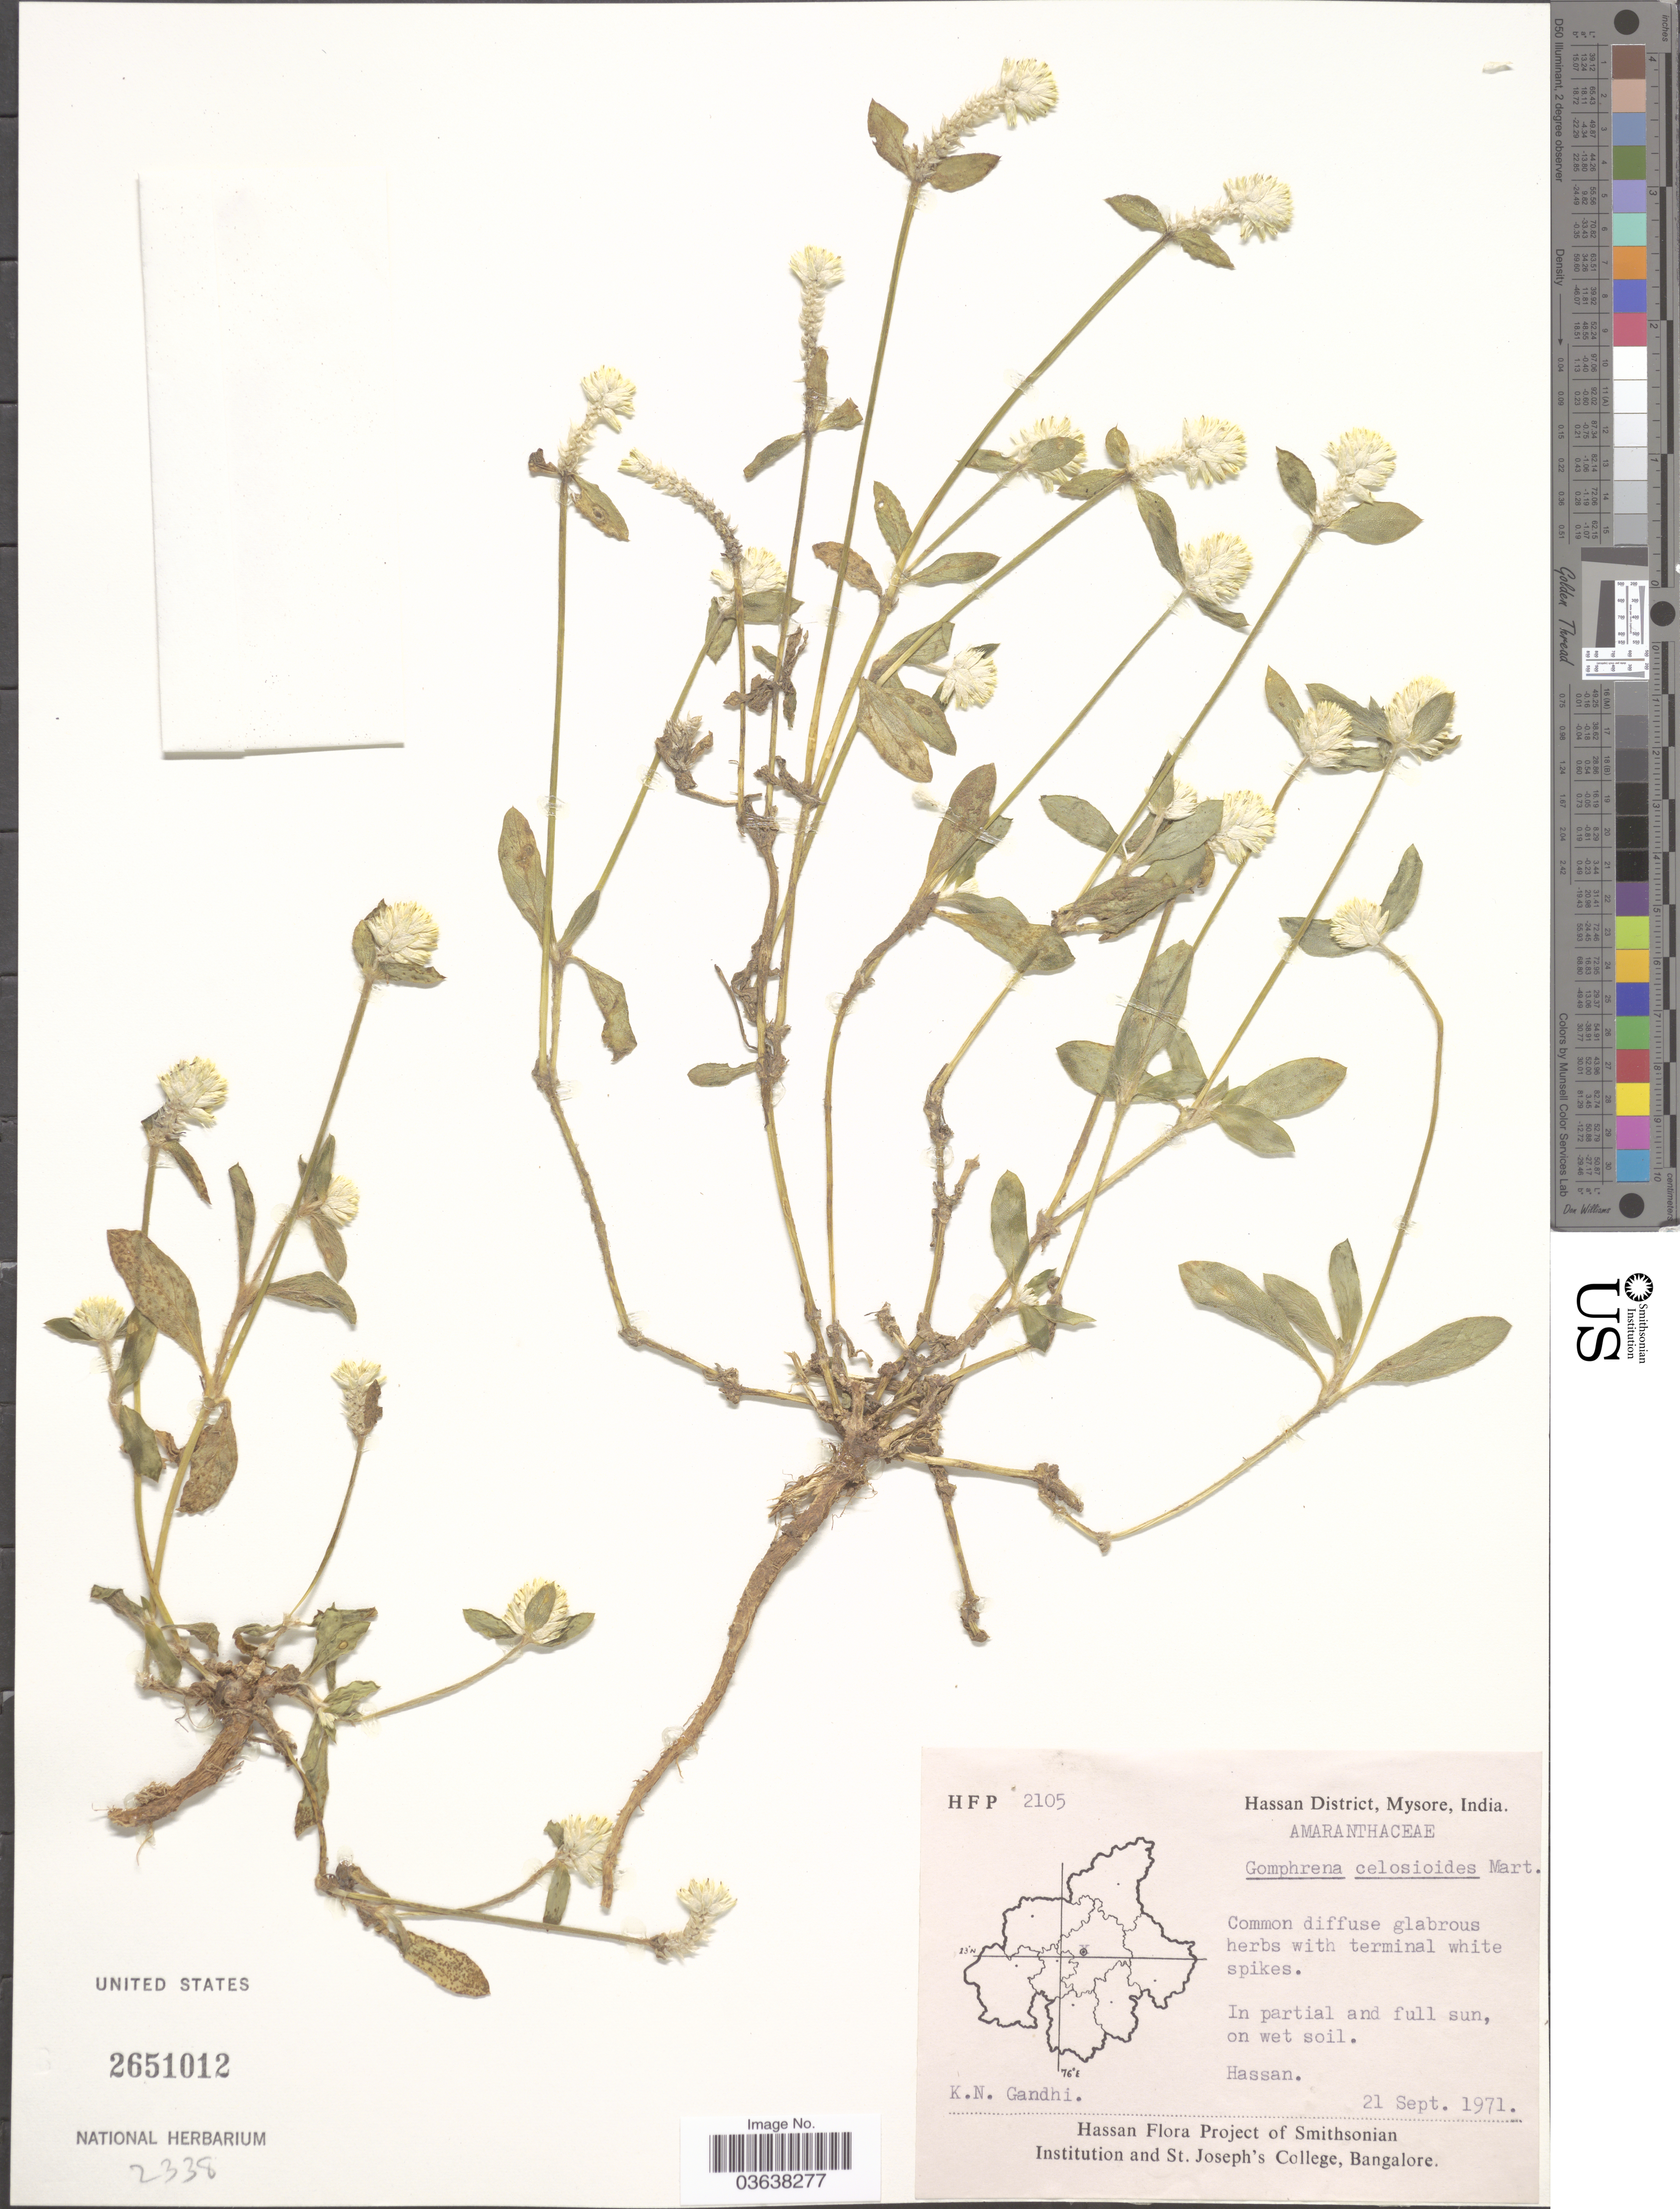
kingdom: Plantae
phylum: Tracheophyta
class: Magnoliopsida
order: Caryophyllales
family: Amaranthaceae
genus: Gomphrena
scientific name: Gomphrena celosioides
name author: Mart.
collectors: K. N. Gandhi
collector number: HFP 2105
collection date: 1971-09-21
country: India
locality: Hassan District, Mysore. Hassan.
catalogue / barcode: US 2651012